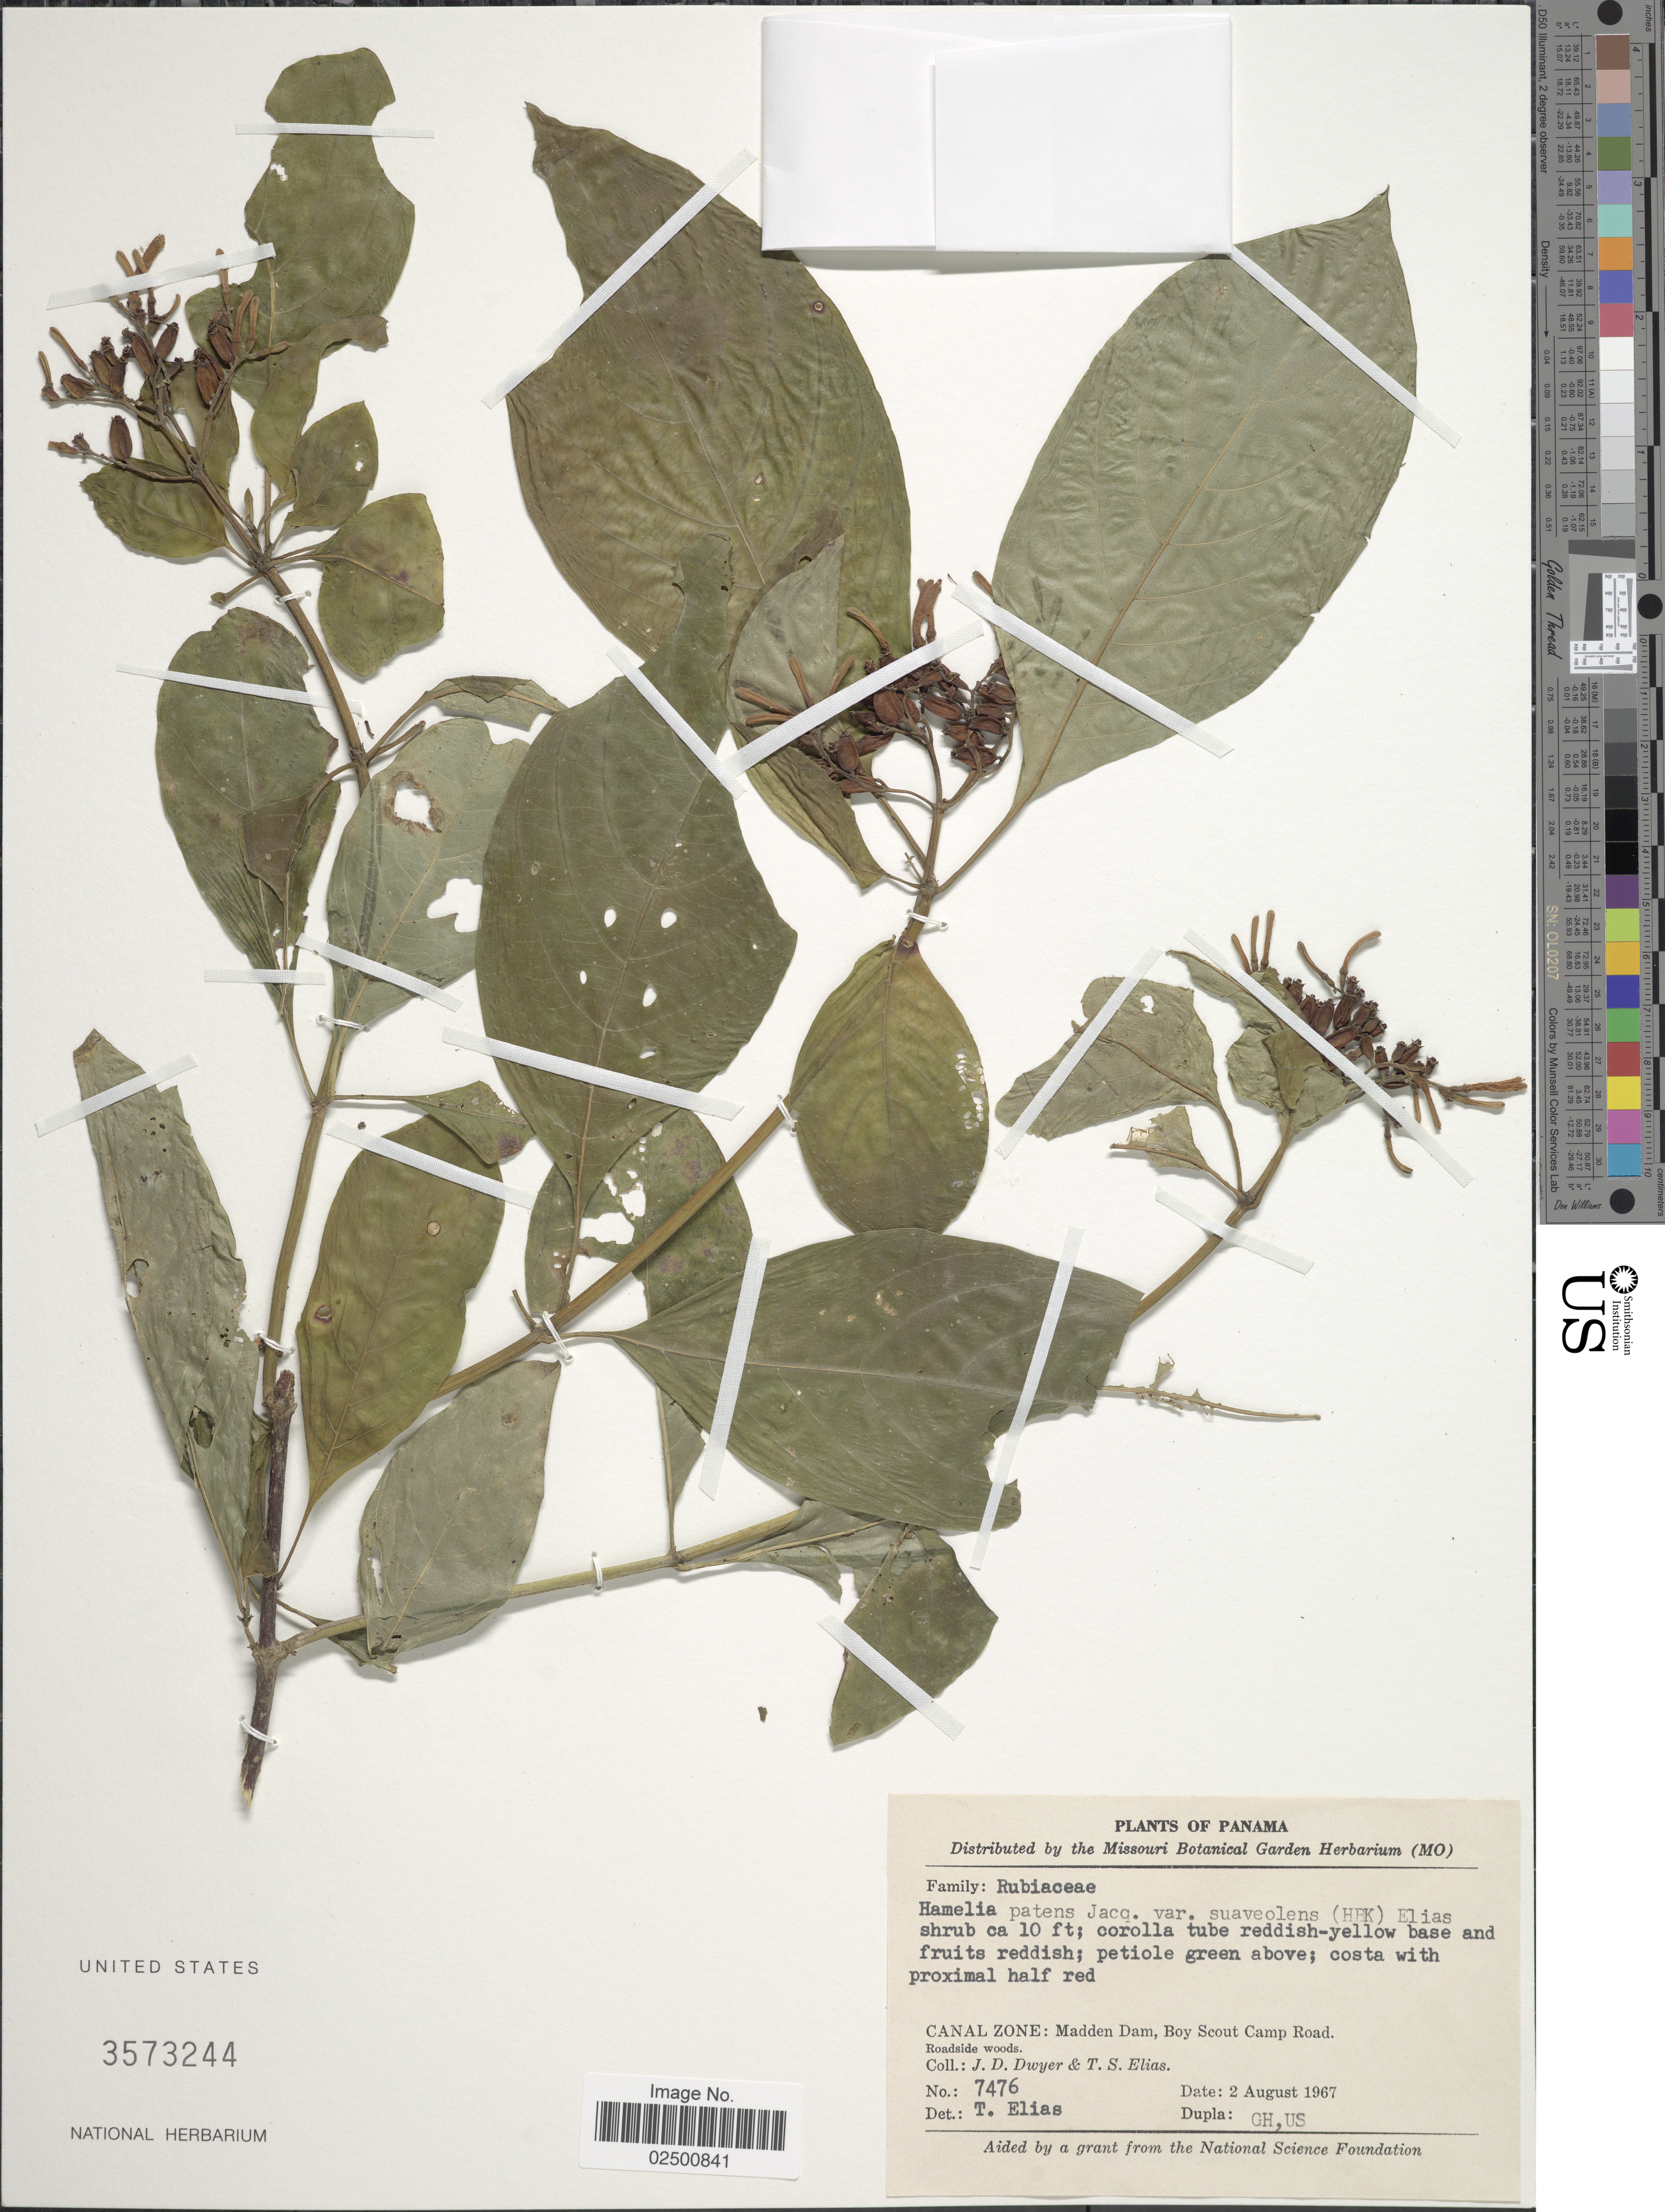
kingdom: Plantae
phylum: Tracheophyta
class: Magnoliopsida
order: Gentianales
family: Rubiaceae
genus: Hamelia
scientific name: Hamelia patens var. suaveolens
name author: (Kunth)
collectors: J. D. Dwyer & T. S. Elias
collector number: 7476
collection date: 1967-08-02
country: Panama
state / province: Colón / Panamá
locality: Canal Zone: Madden Dam, Boy Scout Camp Road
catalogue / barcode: US 3573244